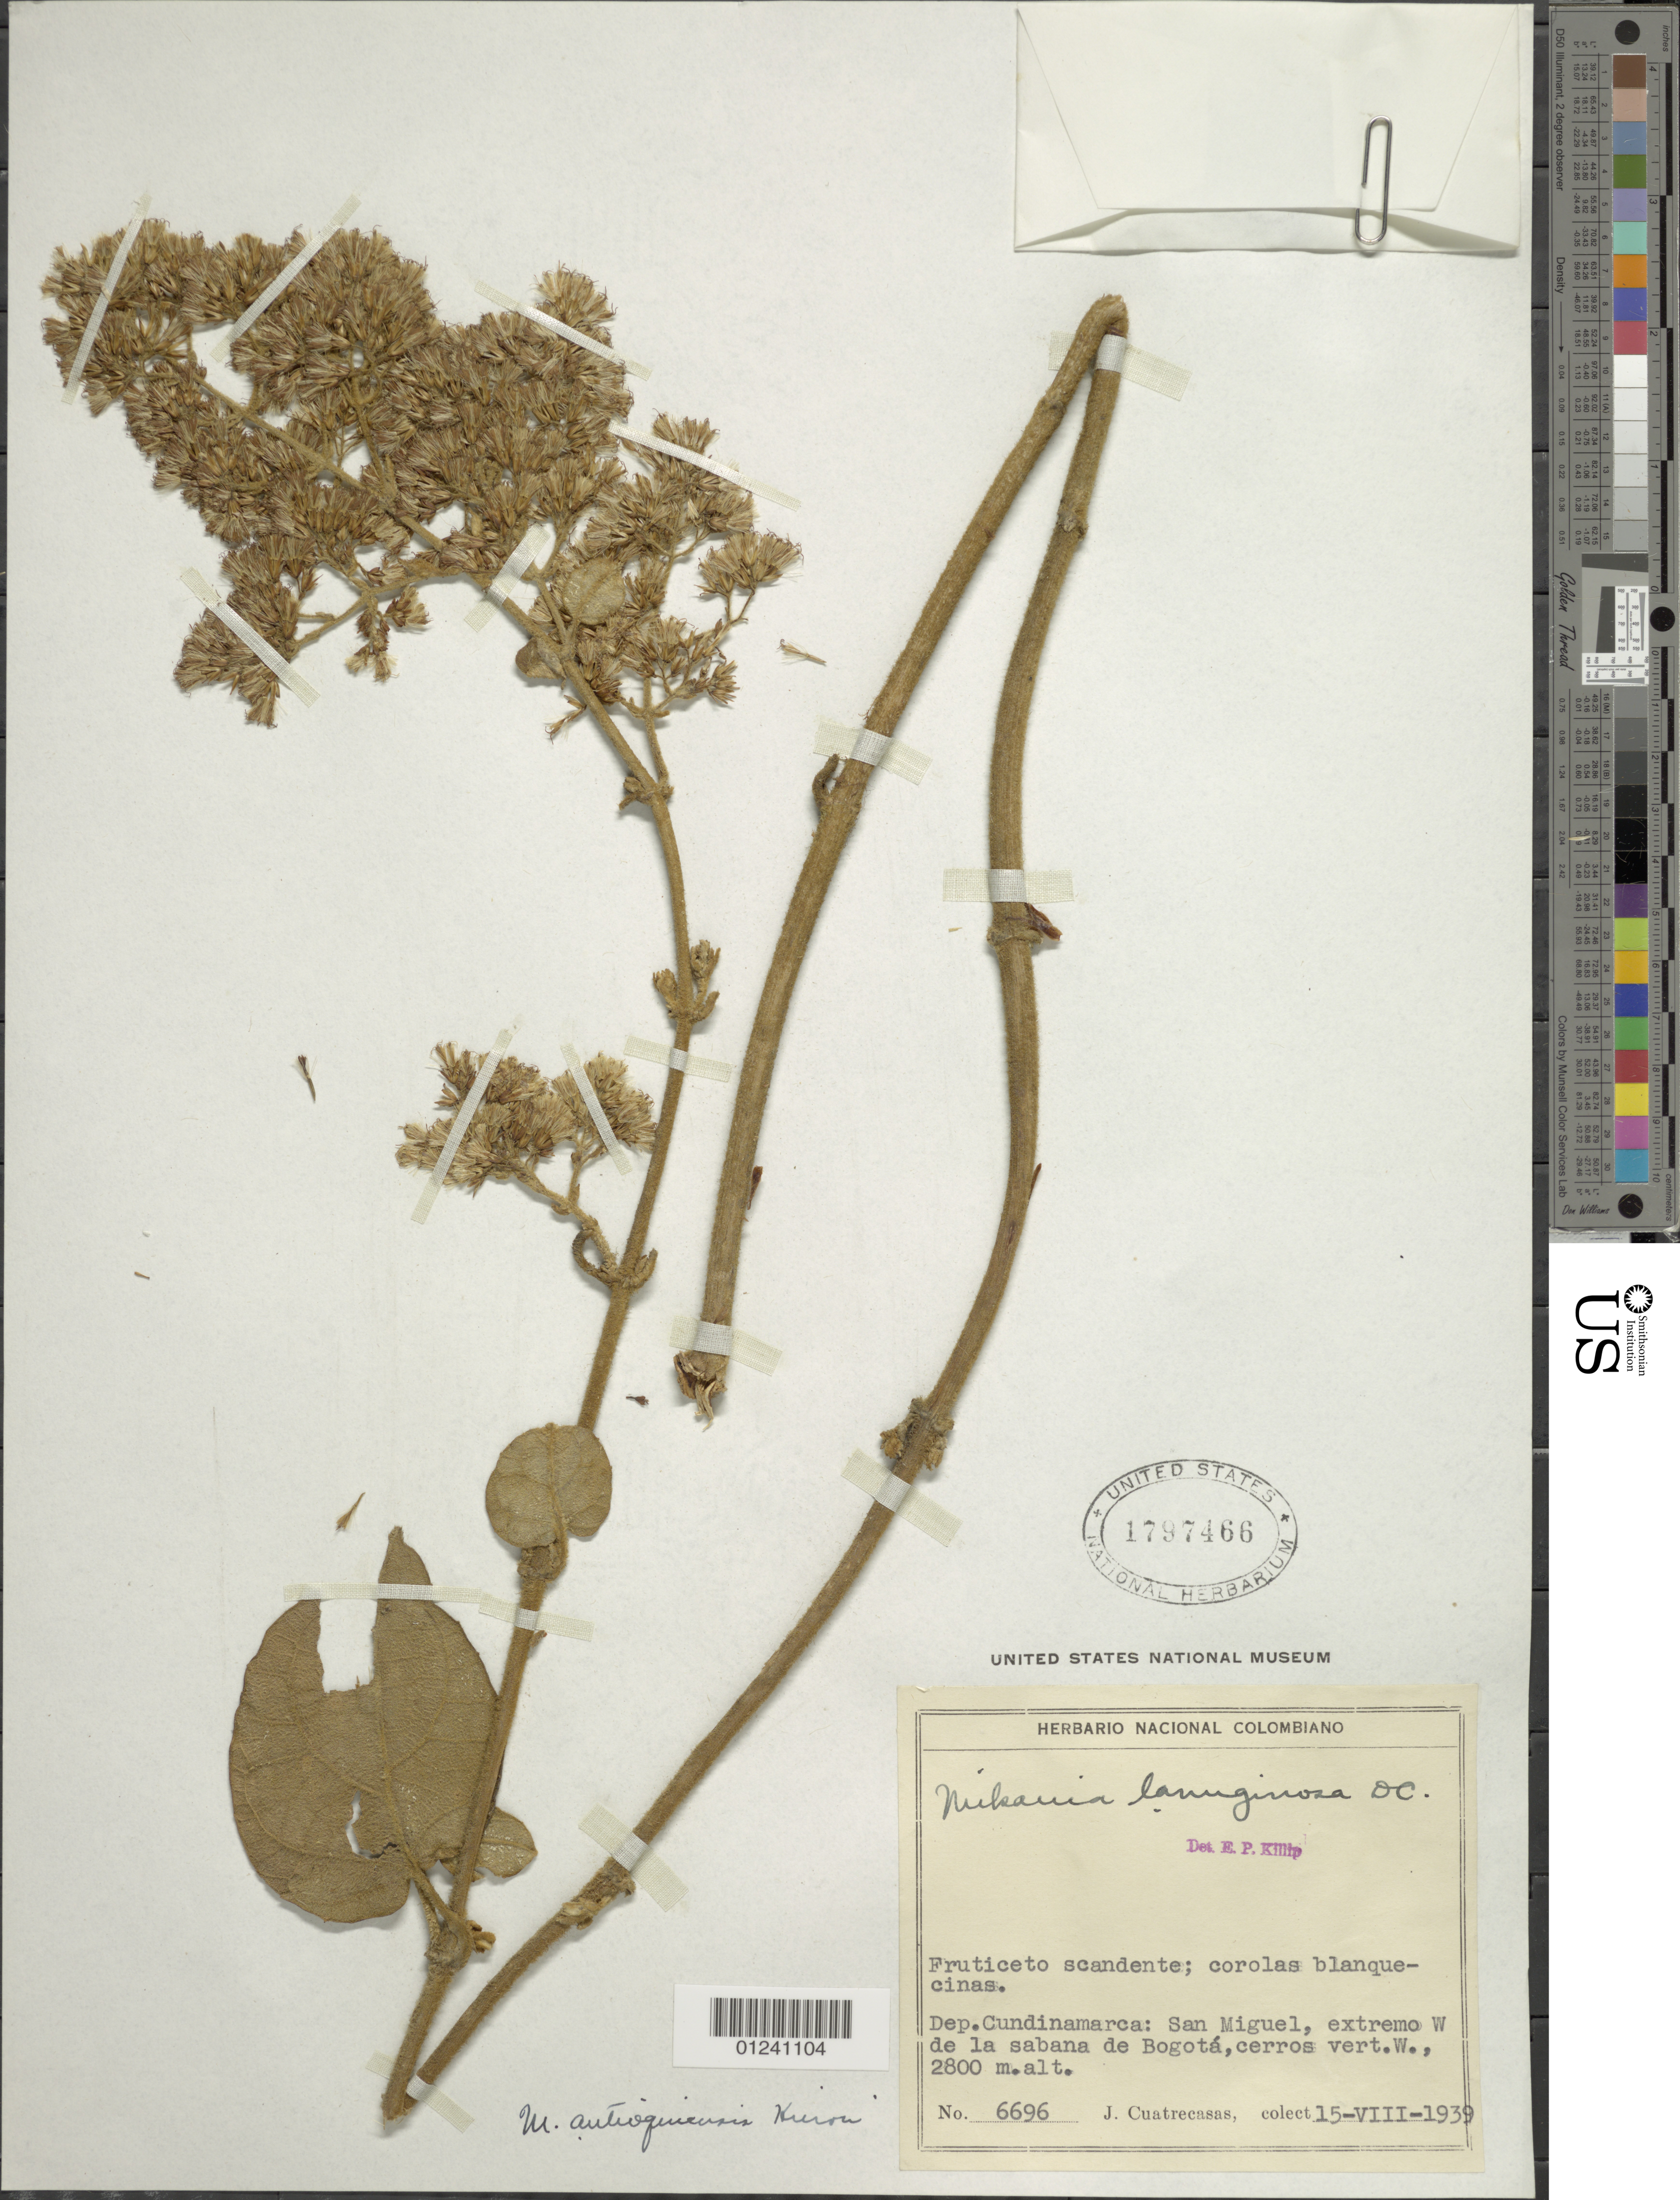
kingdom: Plantae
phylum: Tracheophyta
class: Magnoliopsida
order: Asterales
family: Asteraceae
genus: Mikania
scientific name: Mikania banisteriae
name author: DC.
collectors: J. Cuatrecasas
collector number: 6696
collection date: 1939-08-15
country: Colombia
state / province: Cundinamarca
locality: San Miguel, extremo W de la sabana de Bogotám cerris vert, W.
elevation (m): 2800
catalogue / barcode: US 1797466